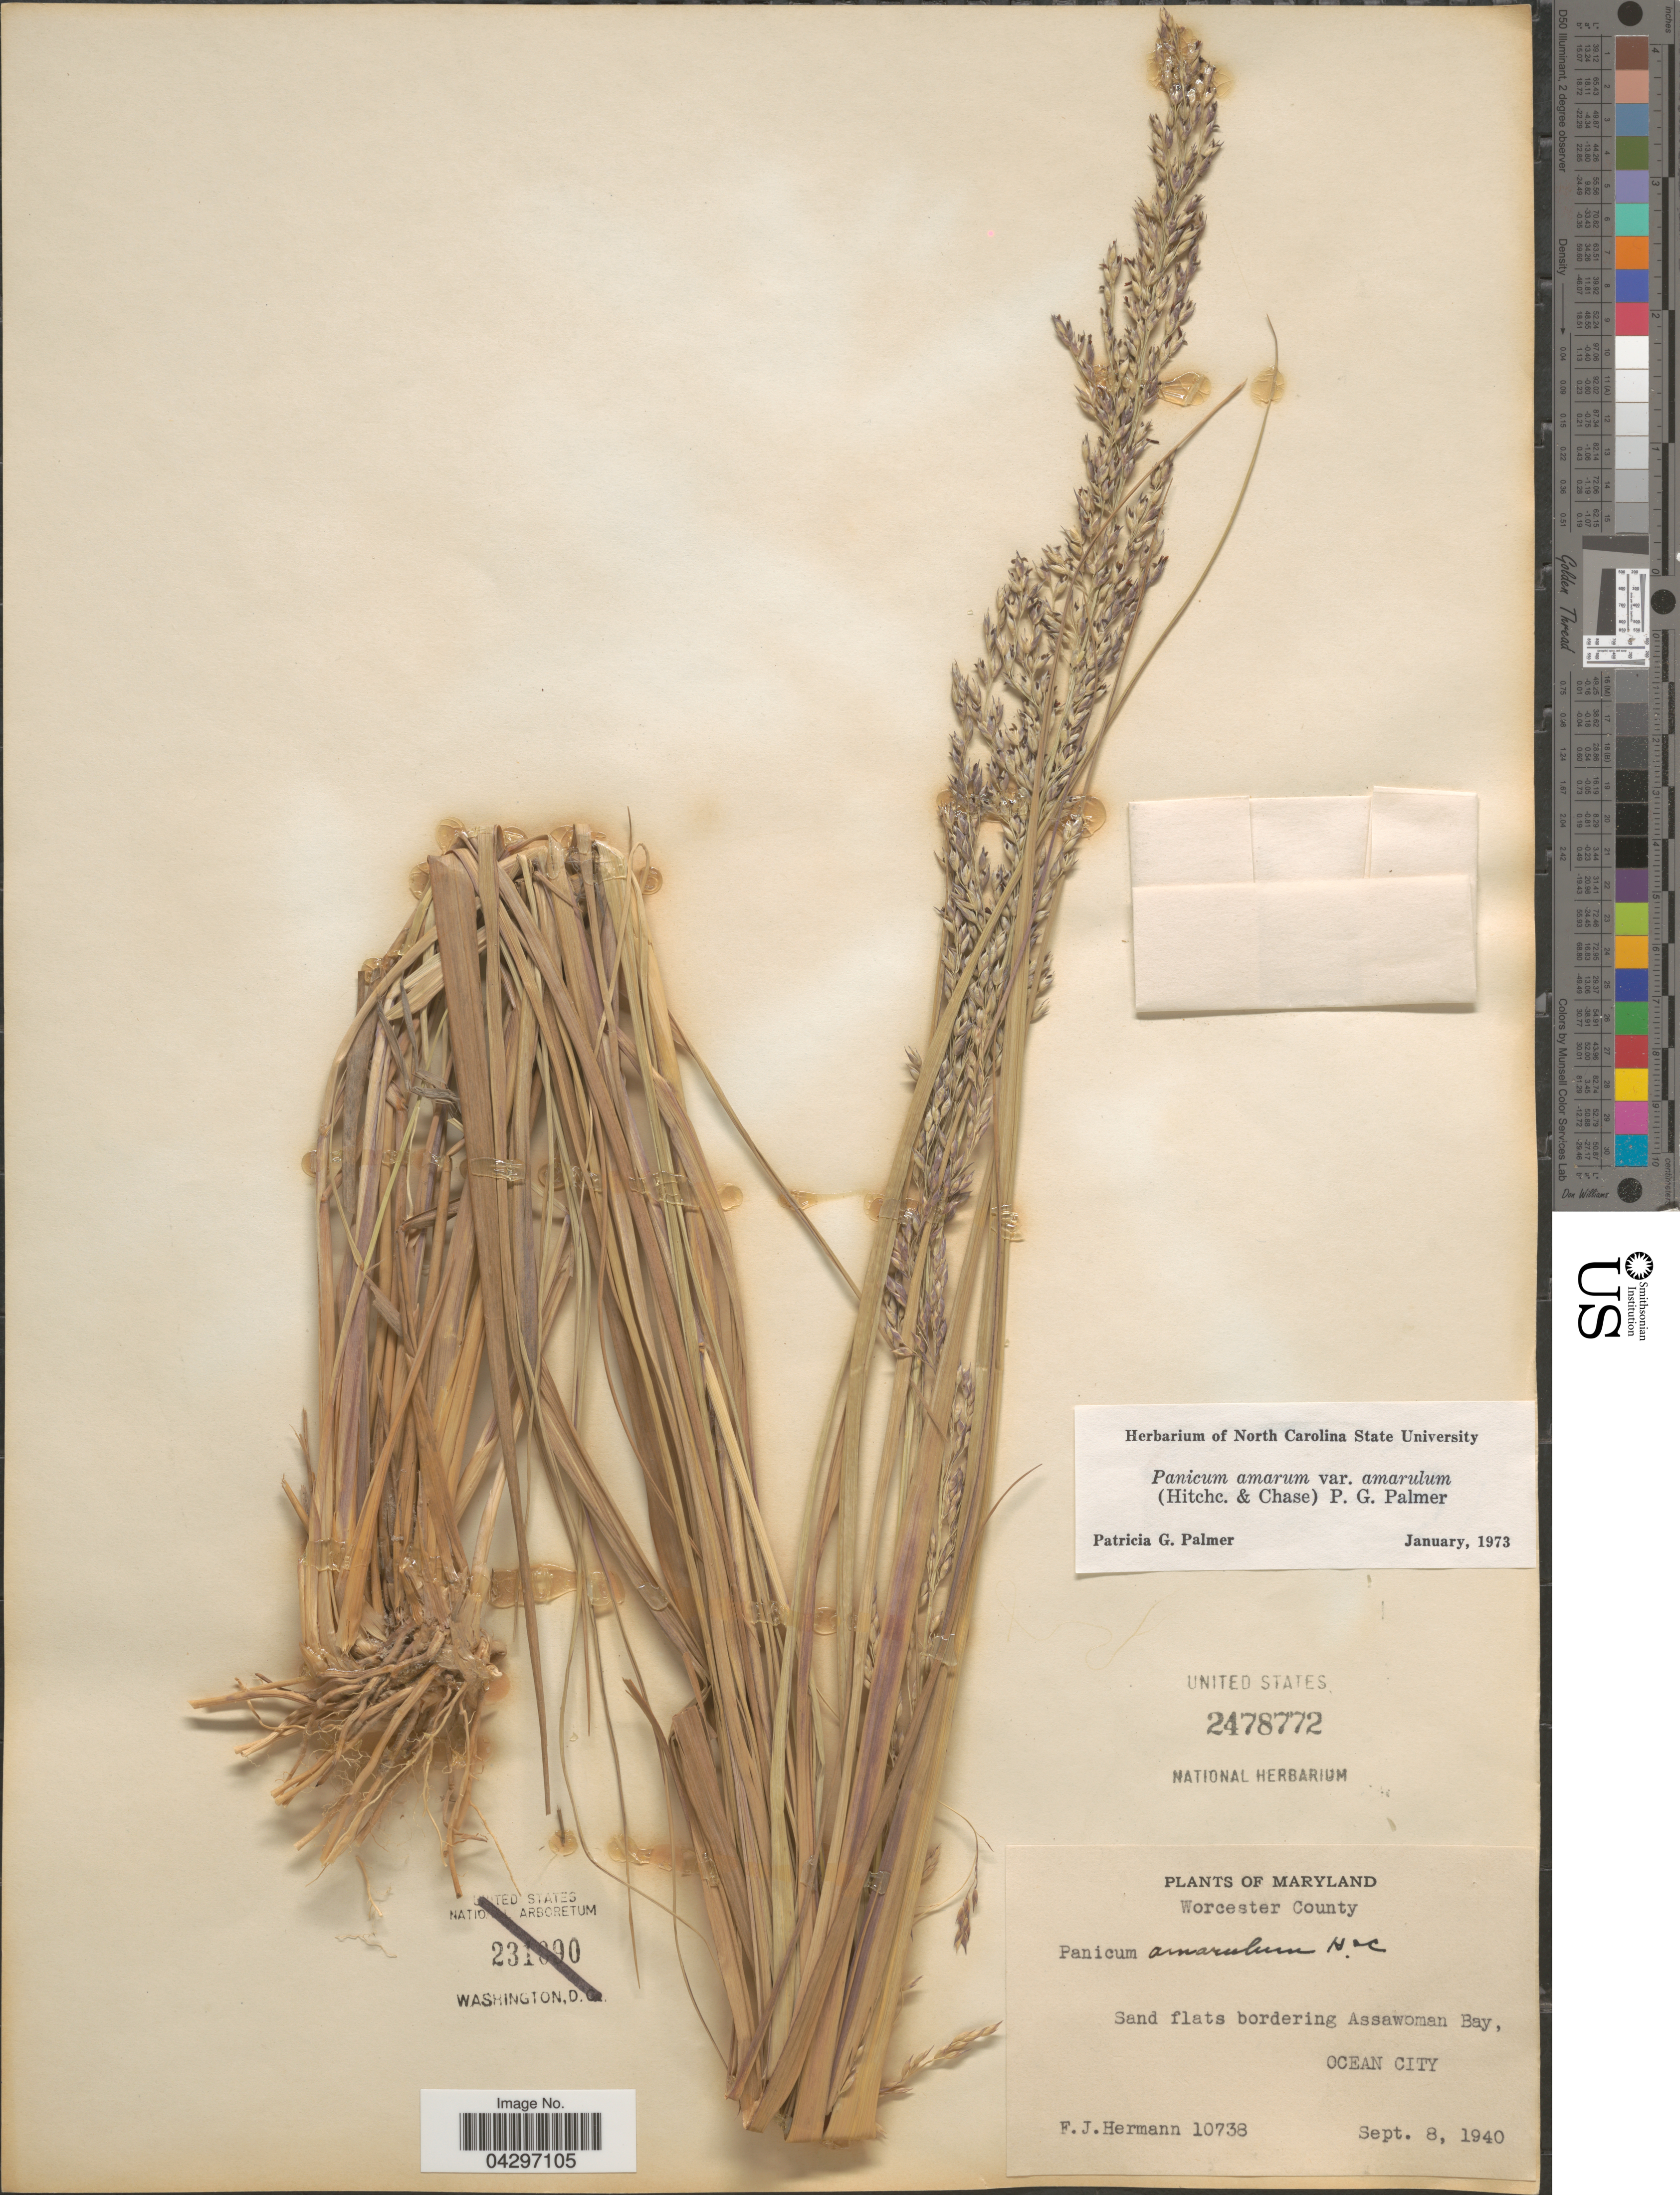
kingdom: Plantae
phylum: Tracheophyta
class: Liliopsida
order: Poales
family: Poaceae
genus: Panicum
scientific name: Panicum amarum var. amarulum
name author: (Hitchc. & Chase) Freckmann & Lelong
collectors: F. J. Hermann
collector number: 10738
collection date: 1940-09-08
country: United States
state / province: Maryland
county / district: Worcester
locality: Worcester Co. Sand flats bordering Assawoman Bay, Ocean City.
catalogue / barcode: US 2478772